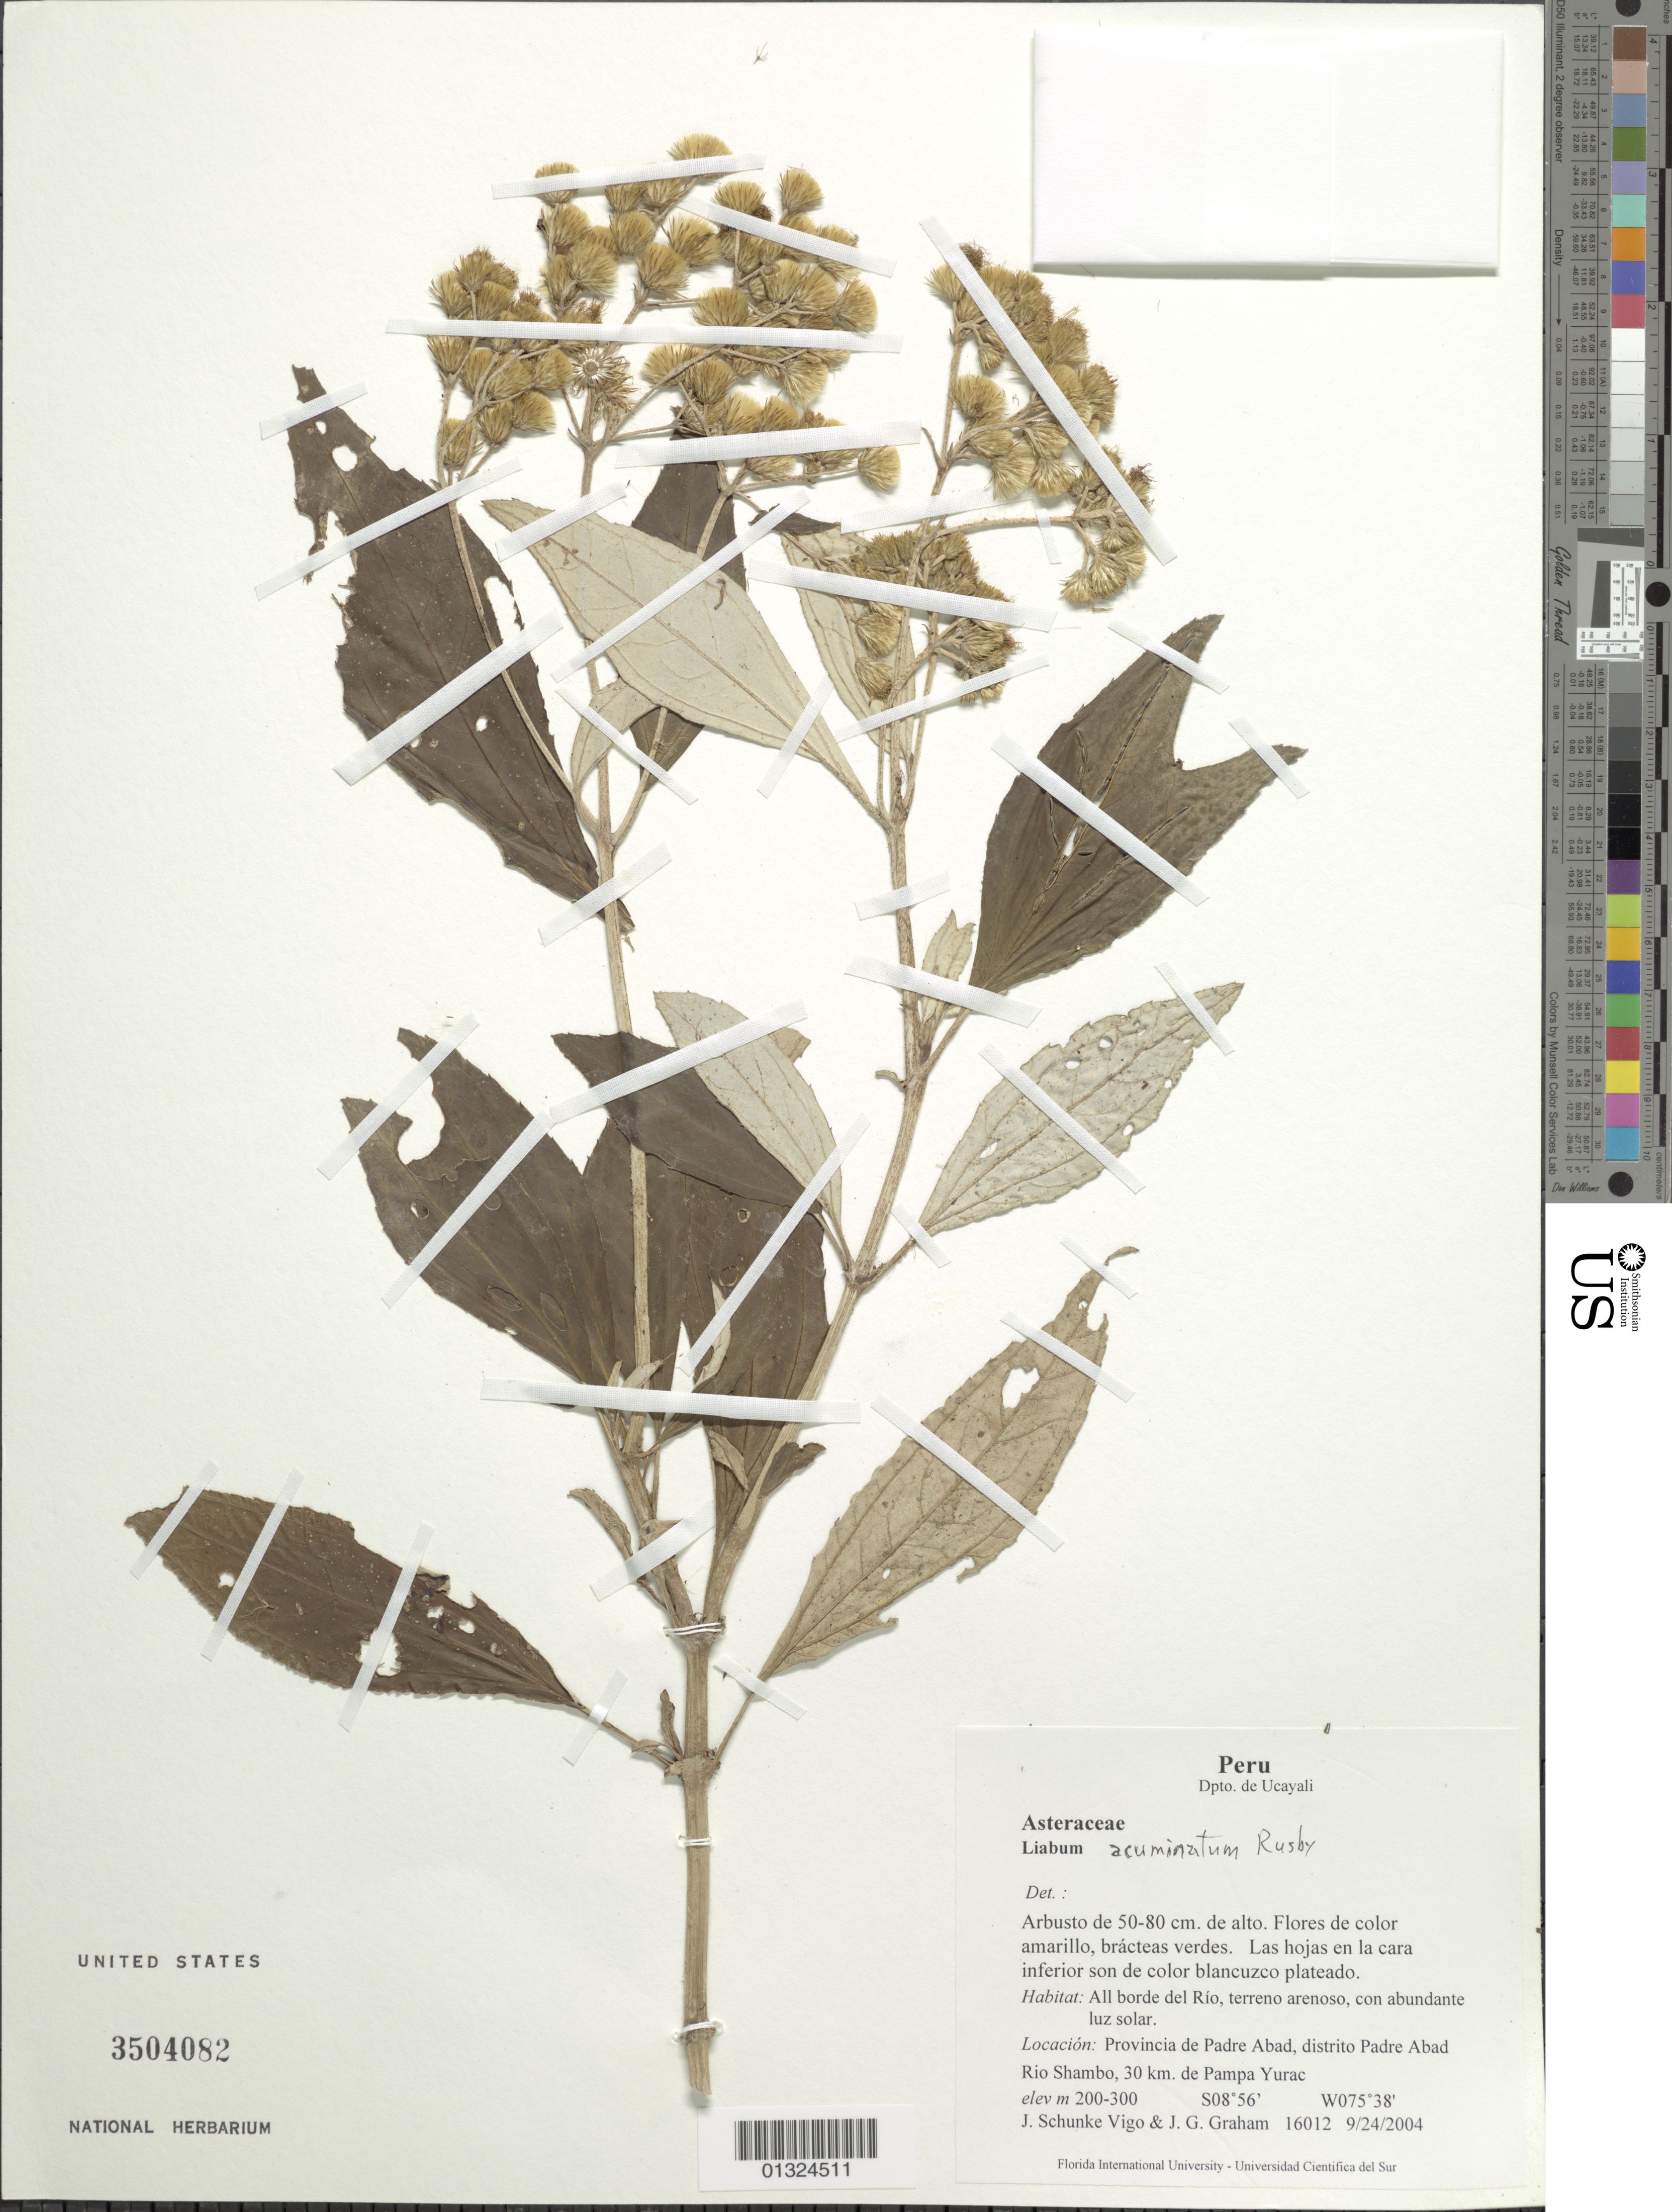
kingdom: Plantae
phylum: Tracheophyta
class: Magnoliopsida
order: Asterales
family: Asteraceae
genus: Liabum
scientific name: Liabum acuminatum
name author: Rusby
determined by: Robinson, Harold E., (US)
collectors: J. Schunke Vigo & J. Graham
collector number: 16012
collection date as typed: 24 Sep 2004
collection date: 2004-09-24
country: Peru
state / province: Ucayali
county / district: Padre Abad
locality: Dpto. de Ucayali. Rio Shambo, 30 km de Pampa Yurac.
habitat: all borde de Rio, terreno arenoso, con abundante luz solar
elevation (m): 200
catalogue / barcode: US 3504082